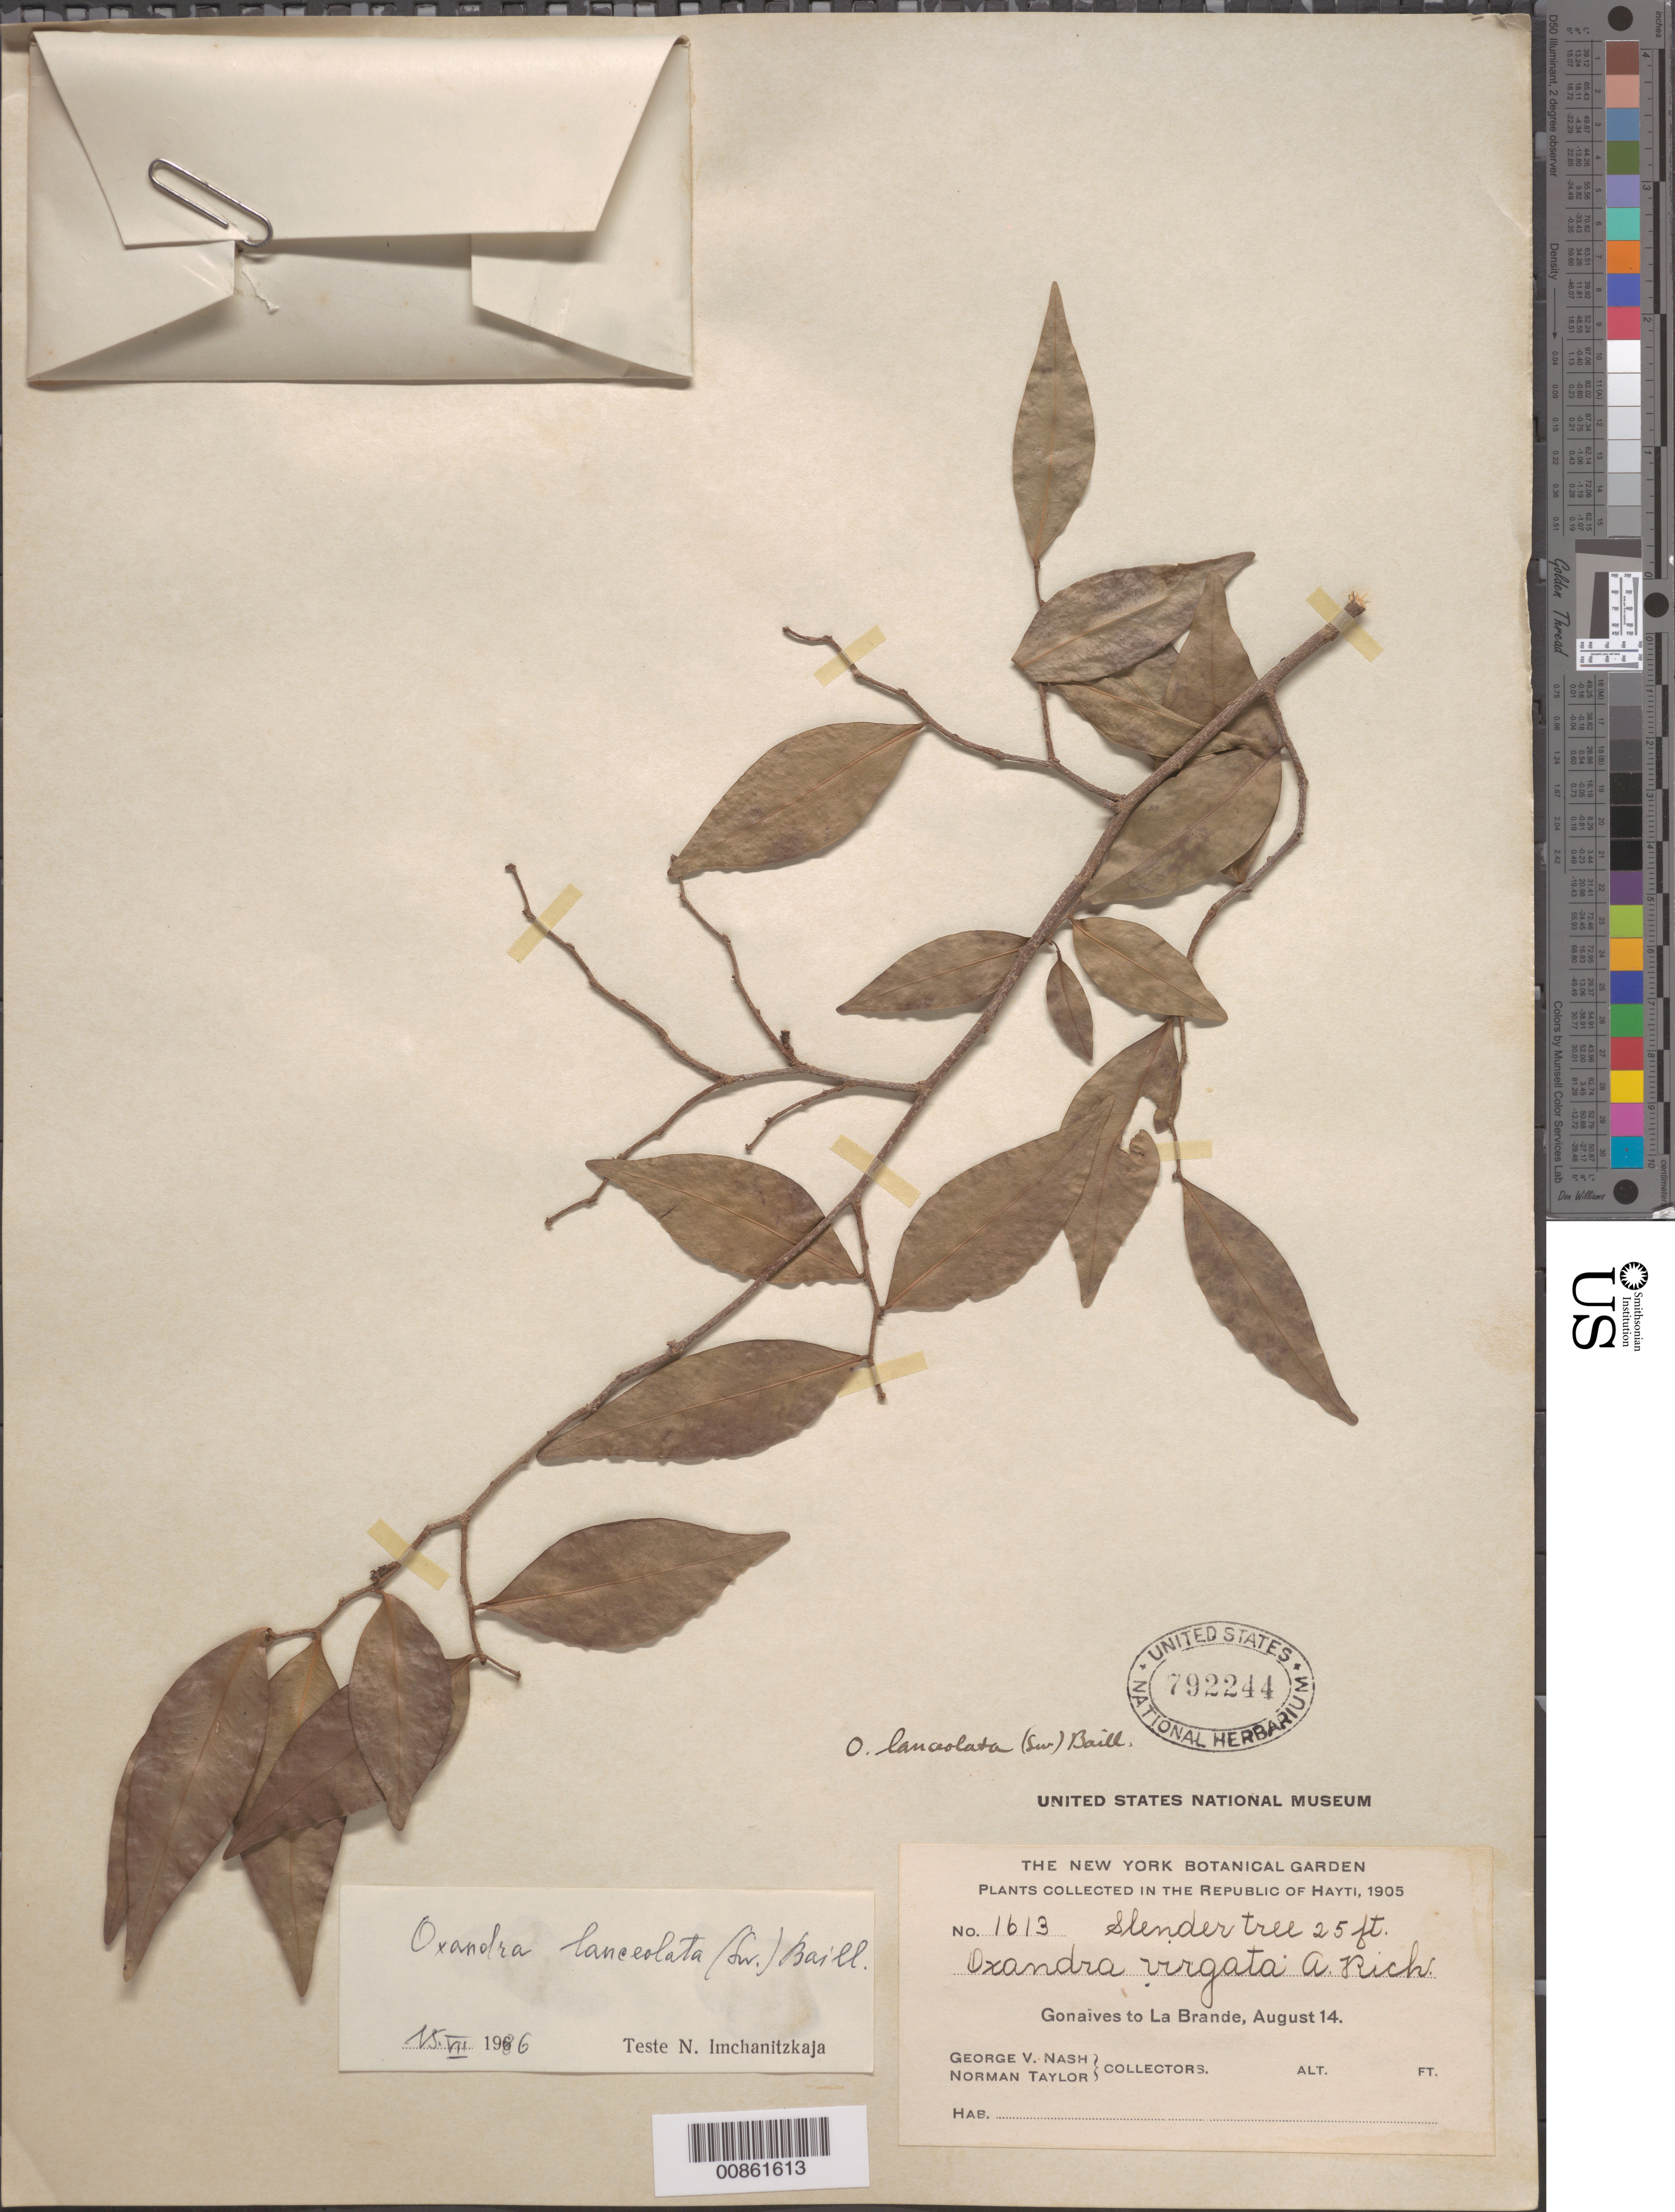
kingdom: Plantae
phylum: Tracheophyta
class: Magnoliopsida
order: Magnoliales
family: Annonaceae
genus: Oxandra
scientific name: Oxandra lanceolata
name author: (Sw.) Baill.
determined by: Imchanitzkaja, N.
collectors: G. V. Nash & N. Taylor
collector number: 1613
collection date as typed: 14 Aug 1905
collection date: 1905-08-14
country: Haiti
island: Hispaniola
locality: Gonaïves to La Brande.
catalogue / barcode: US 792244